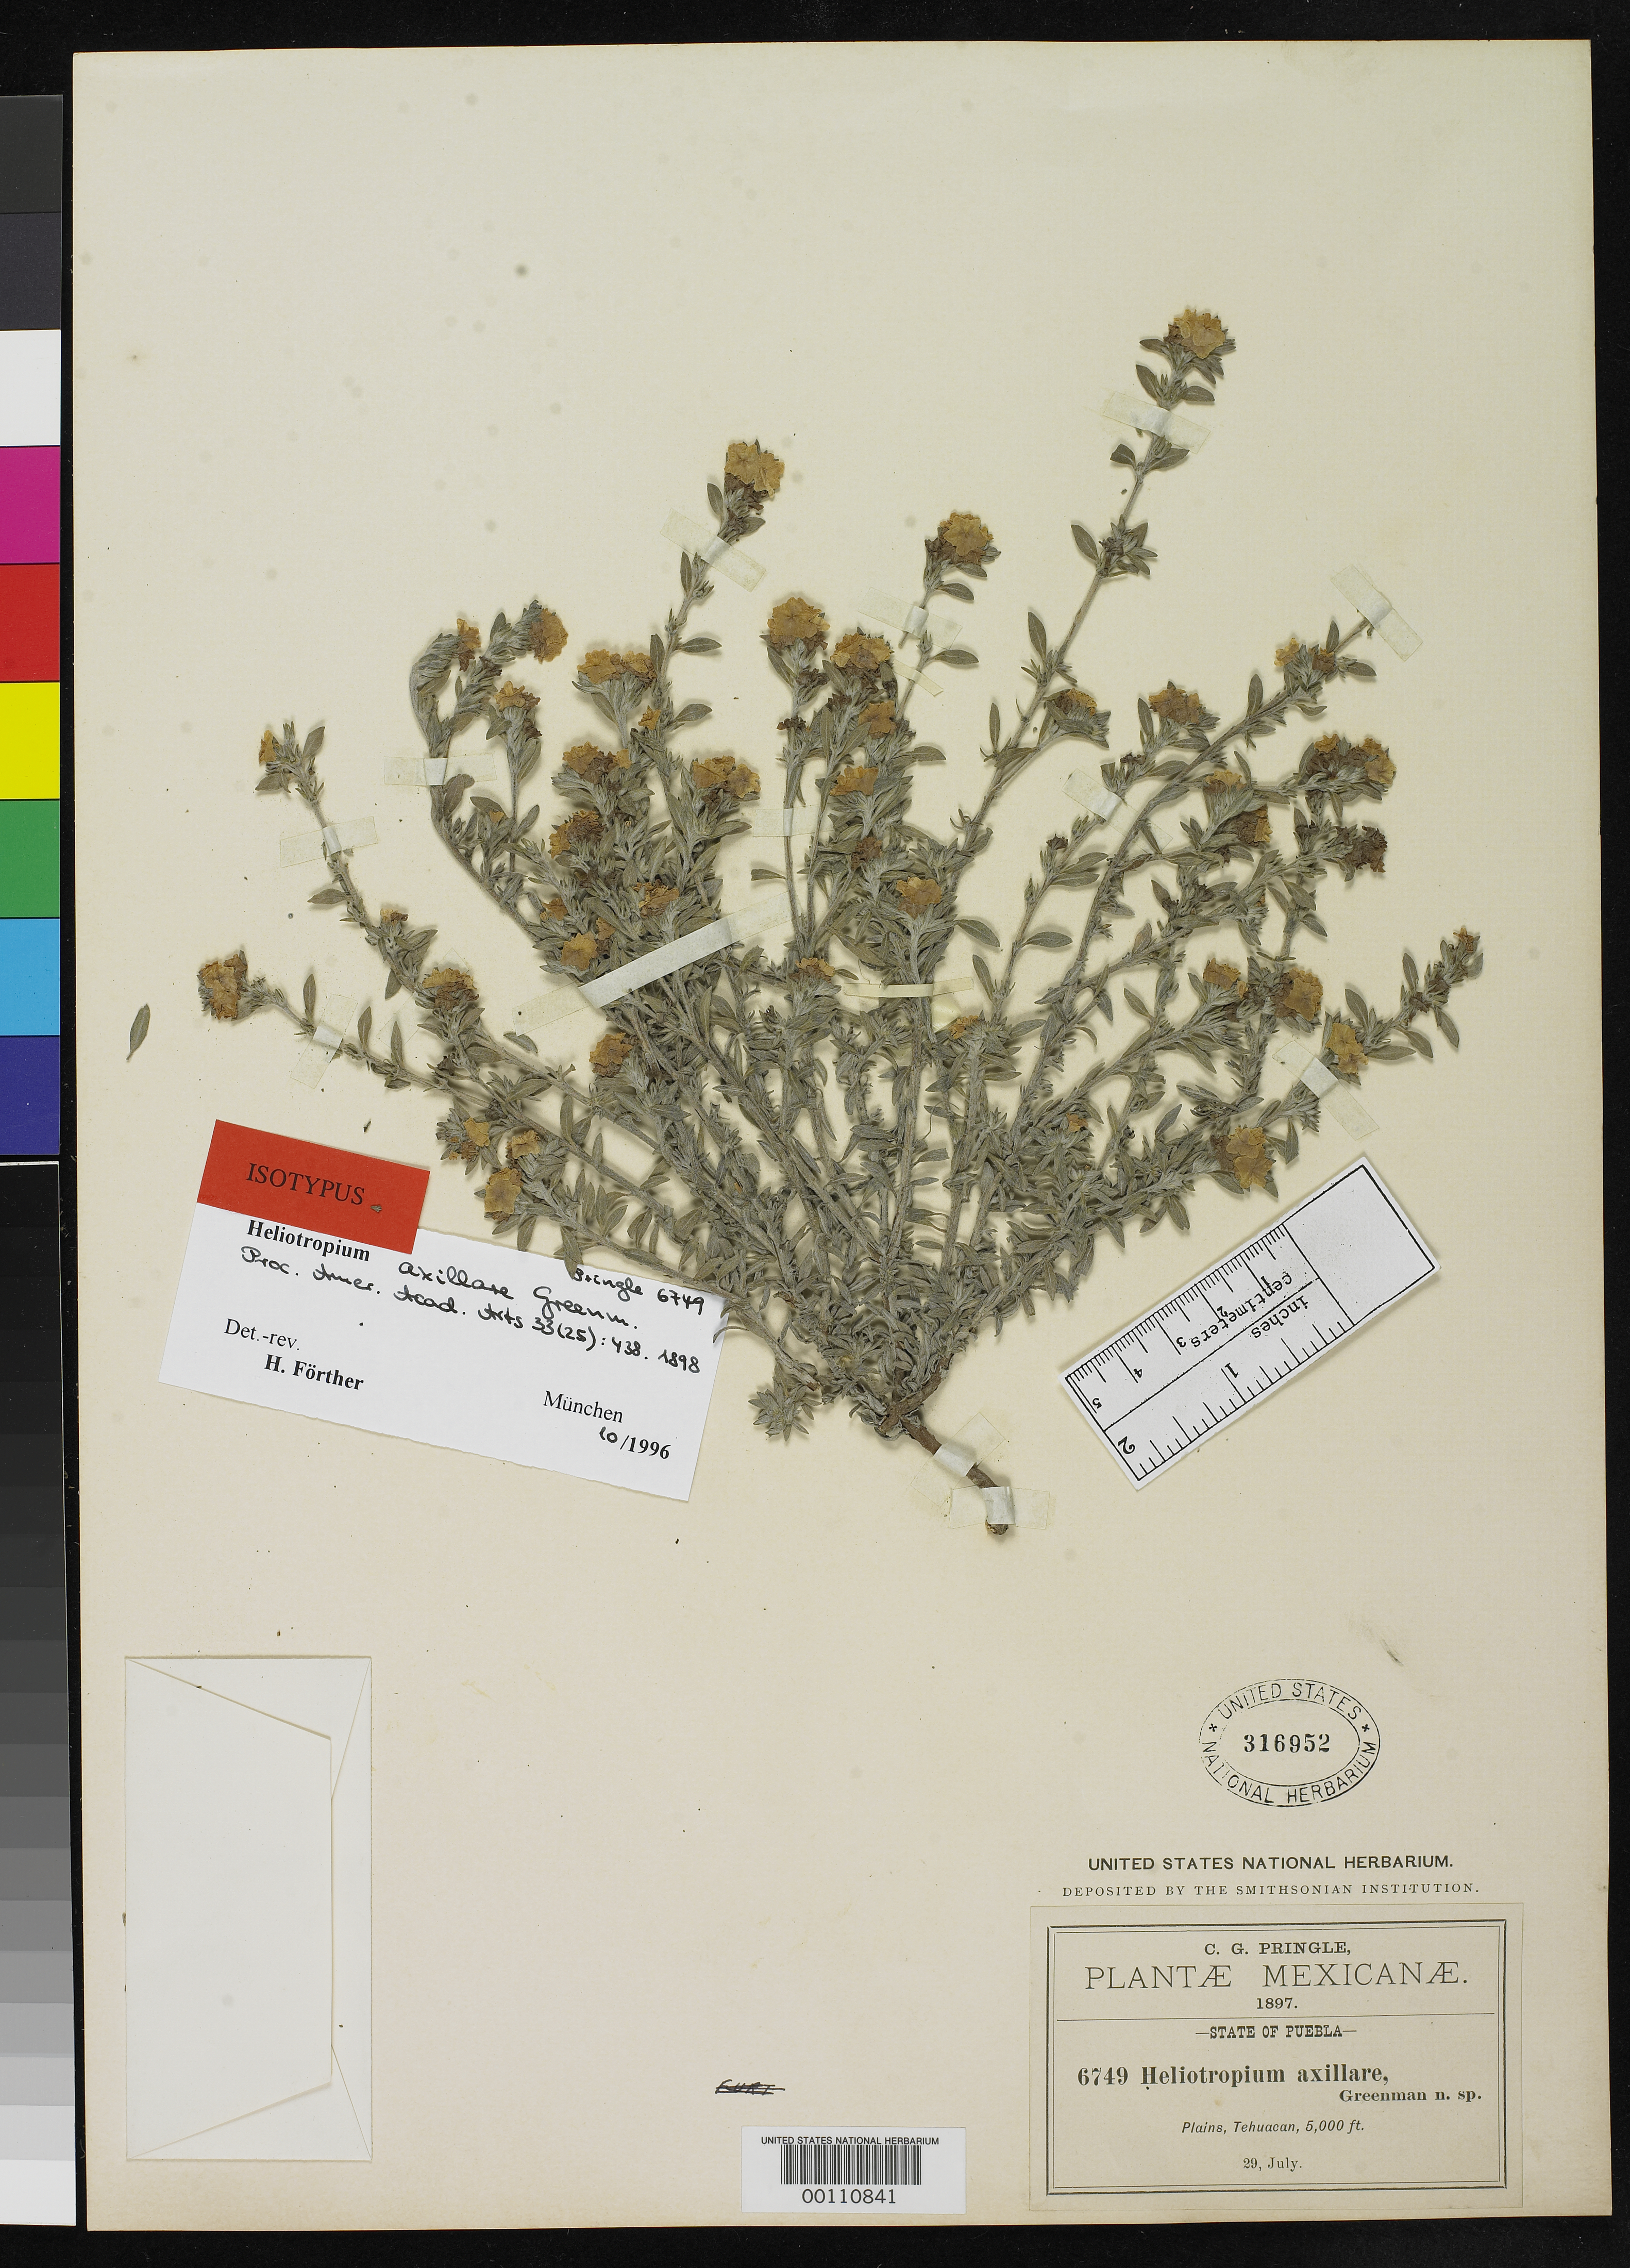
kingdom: Plantae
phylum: Tracheophyta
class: Magnoliopsida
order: Boraginales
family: Heliotropiaceae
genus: Heliotropium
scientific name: Heliotropium axillare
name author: Greenm.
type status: Isotype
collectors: C. G. Pringle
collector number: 6749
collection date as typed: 29 Jul 1897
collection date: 1897-07-29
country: Mexico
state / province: Puebla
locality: Plains, Tehuacan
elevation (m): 1540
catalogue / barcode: US 316952